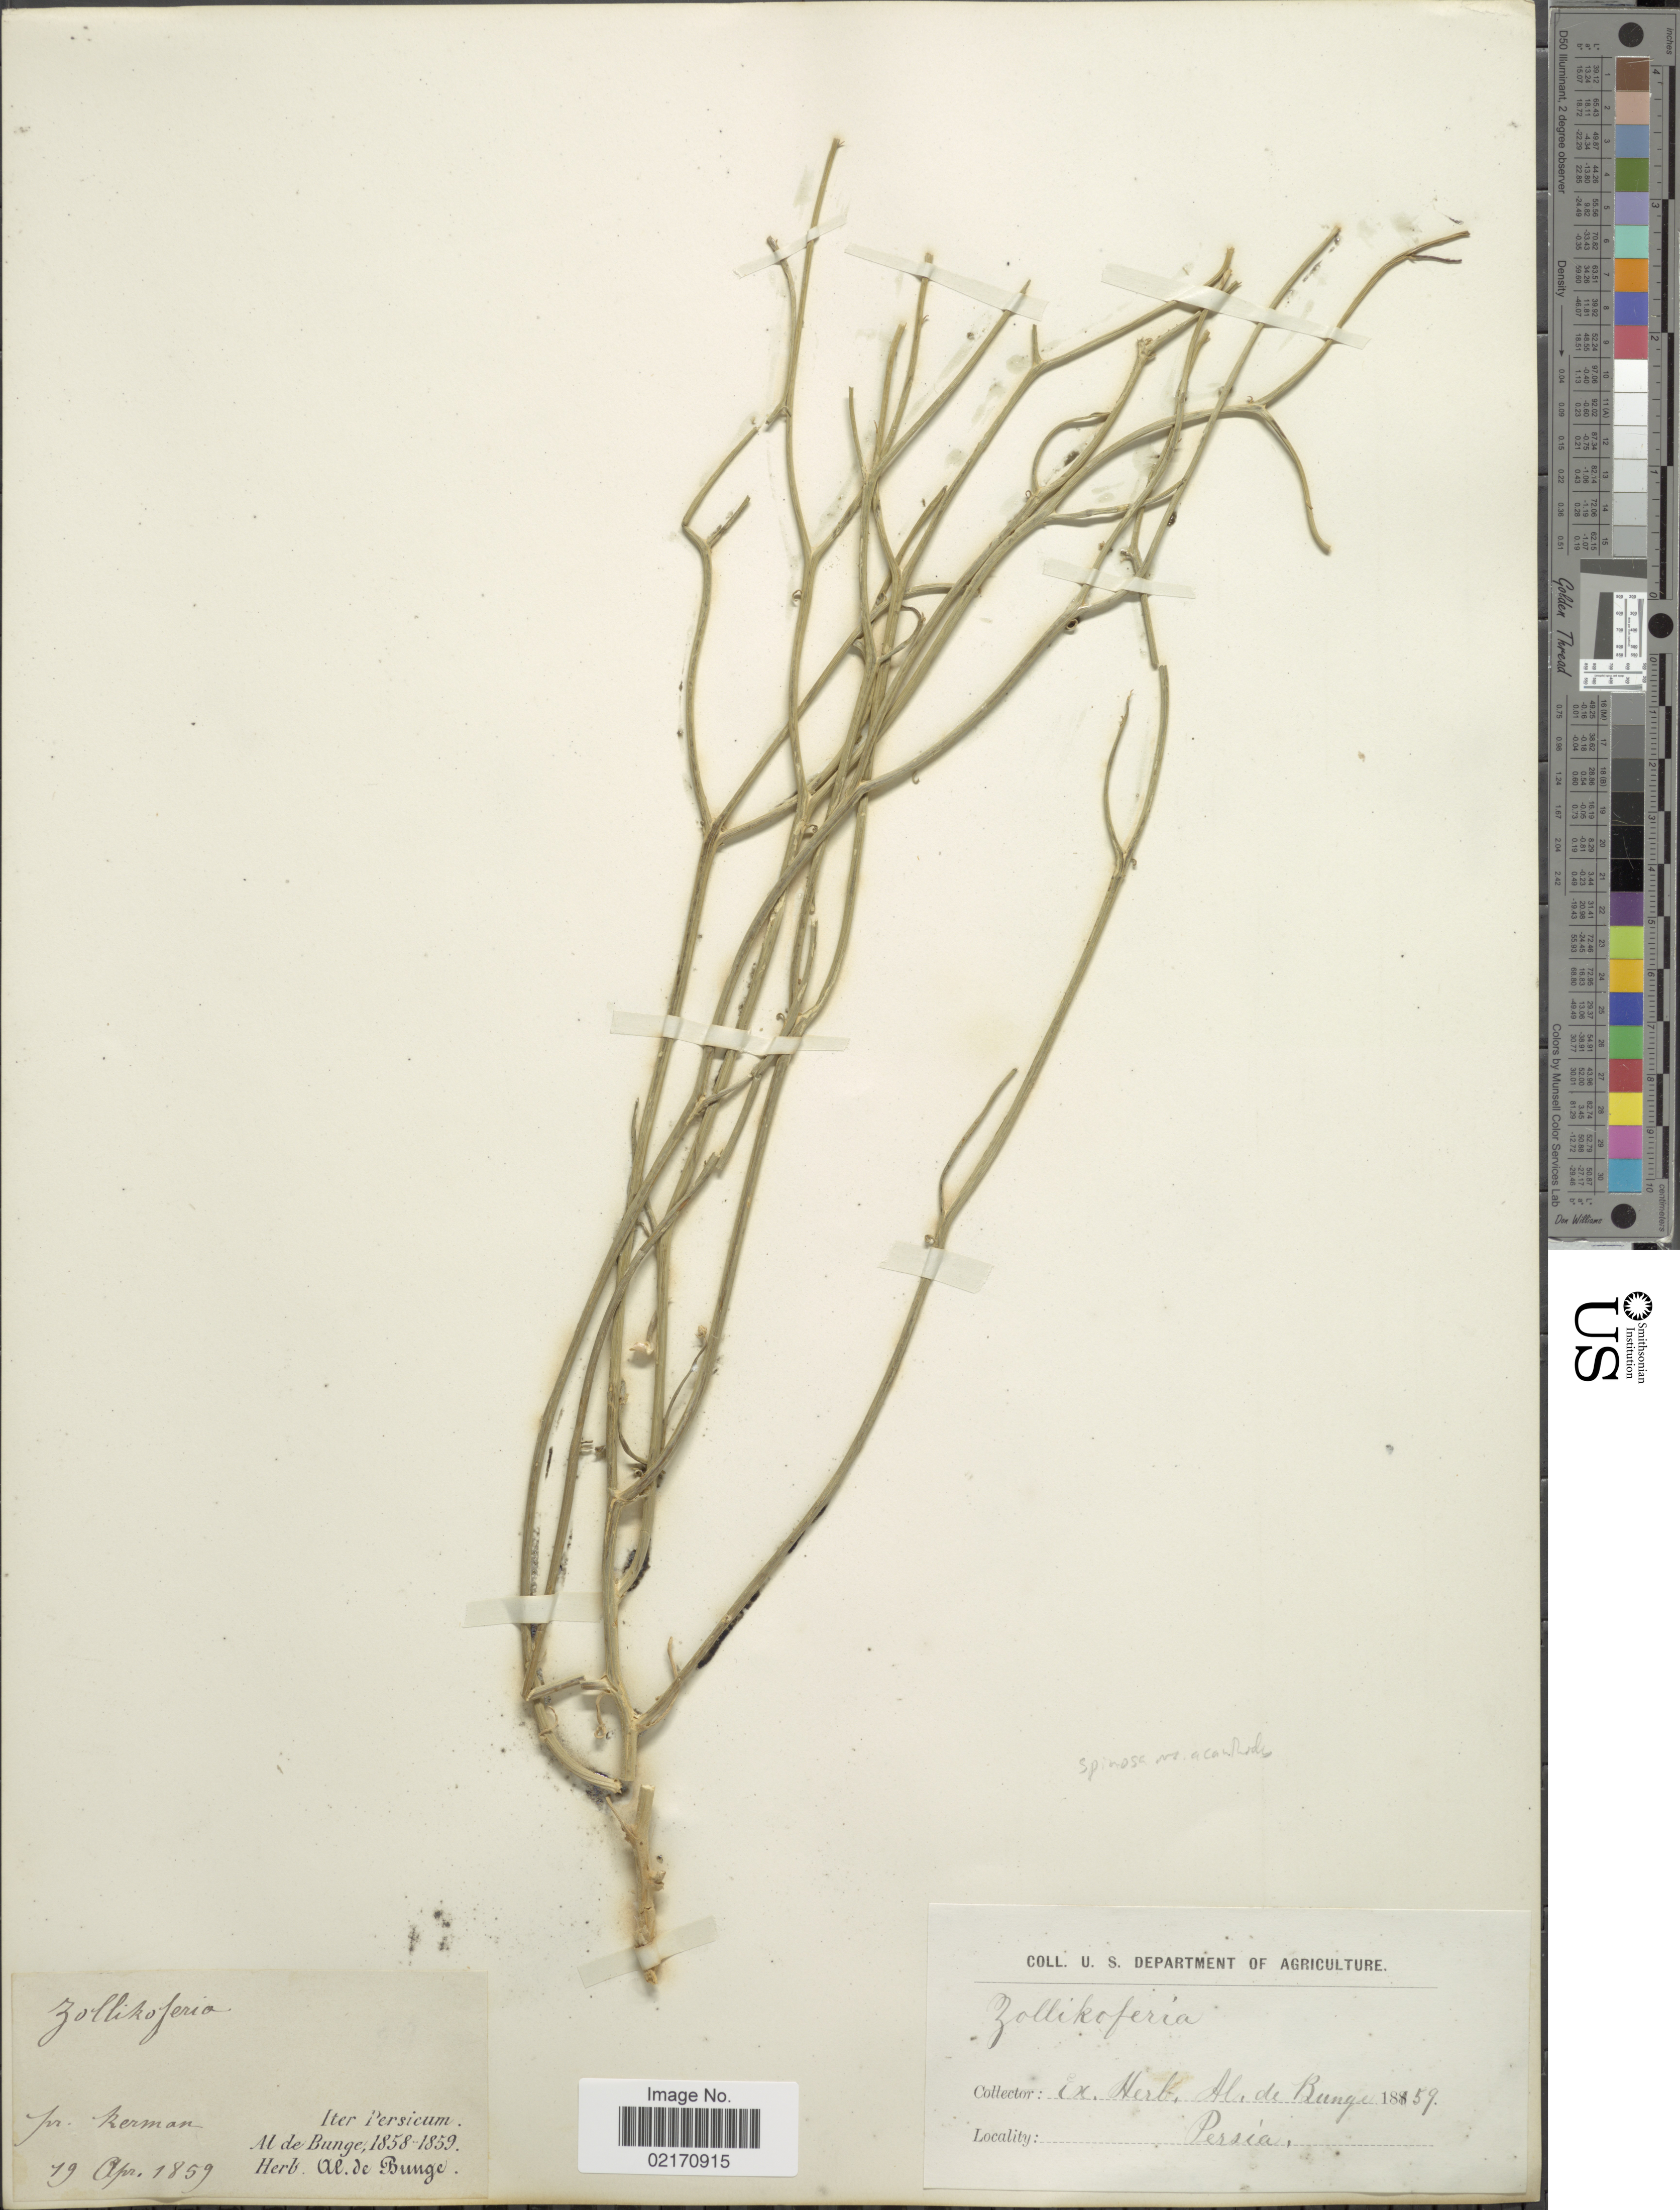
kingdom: Plantae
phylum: Tracheophyta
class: Magnoliopsida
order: Asterales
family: Asteraceae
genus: Launaea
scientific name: Launaea sp.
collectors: A. de Bunge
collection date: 1859-04-19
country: Iran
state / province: Kerman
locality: Persia, iter Persicum